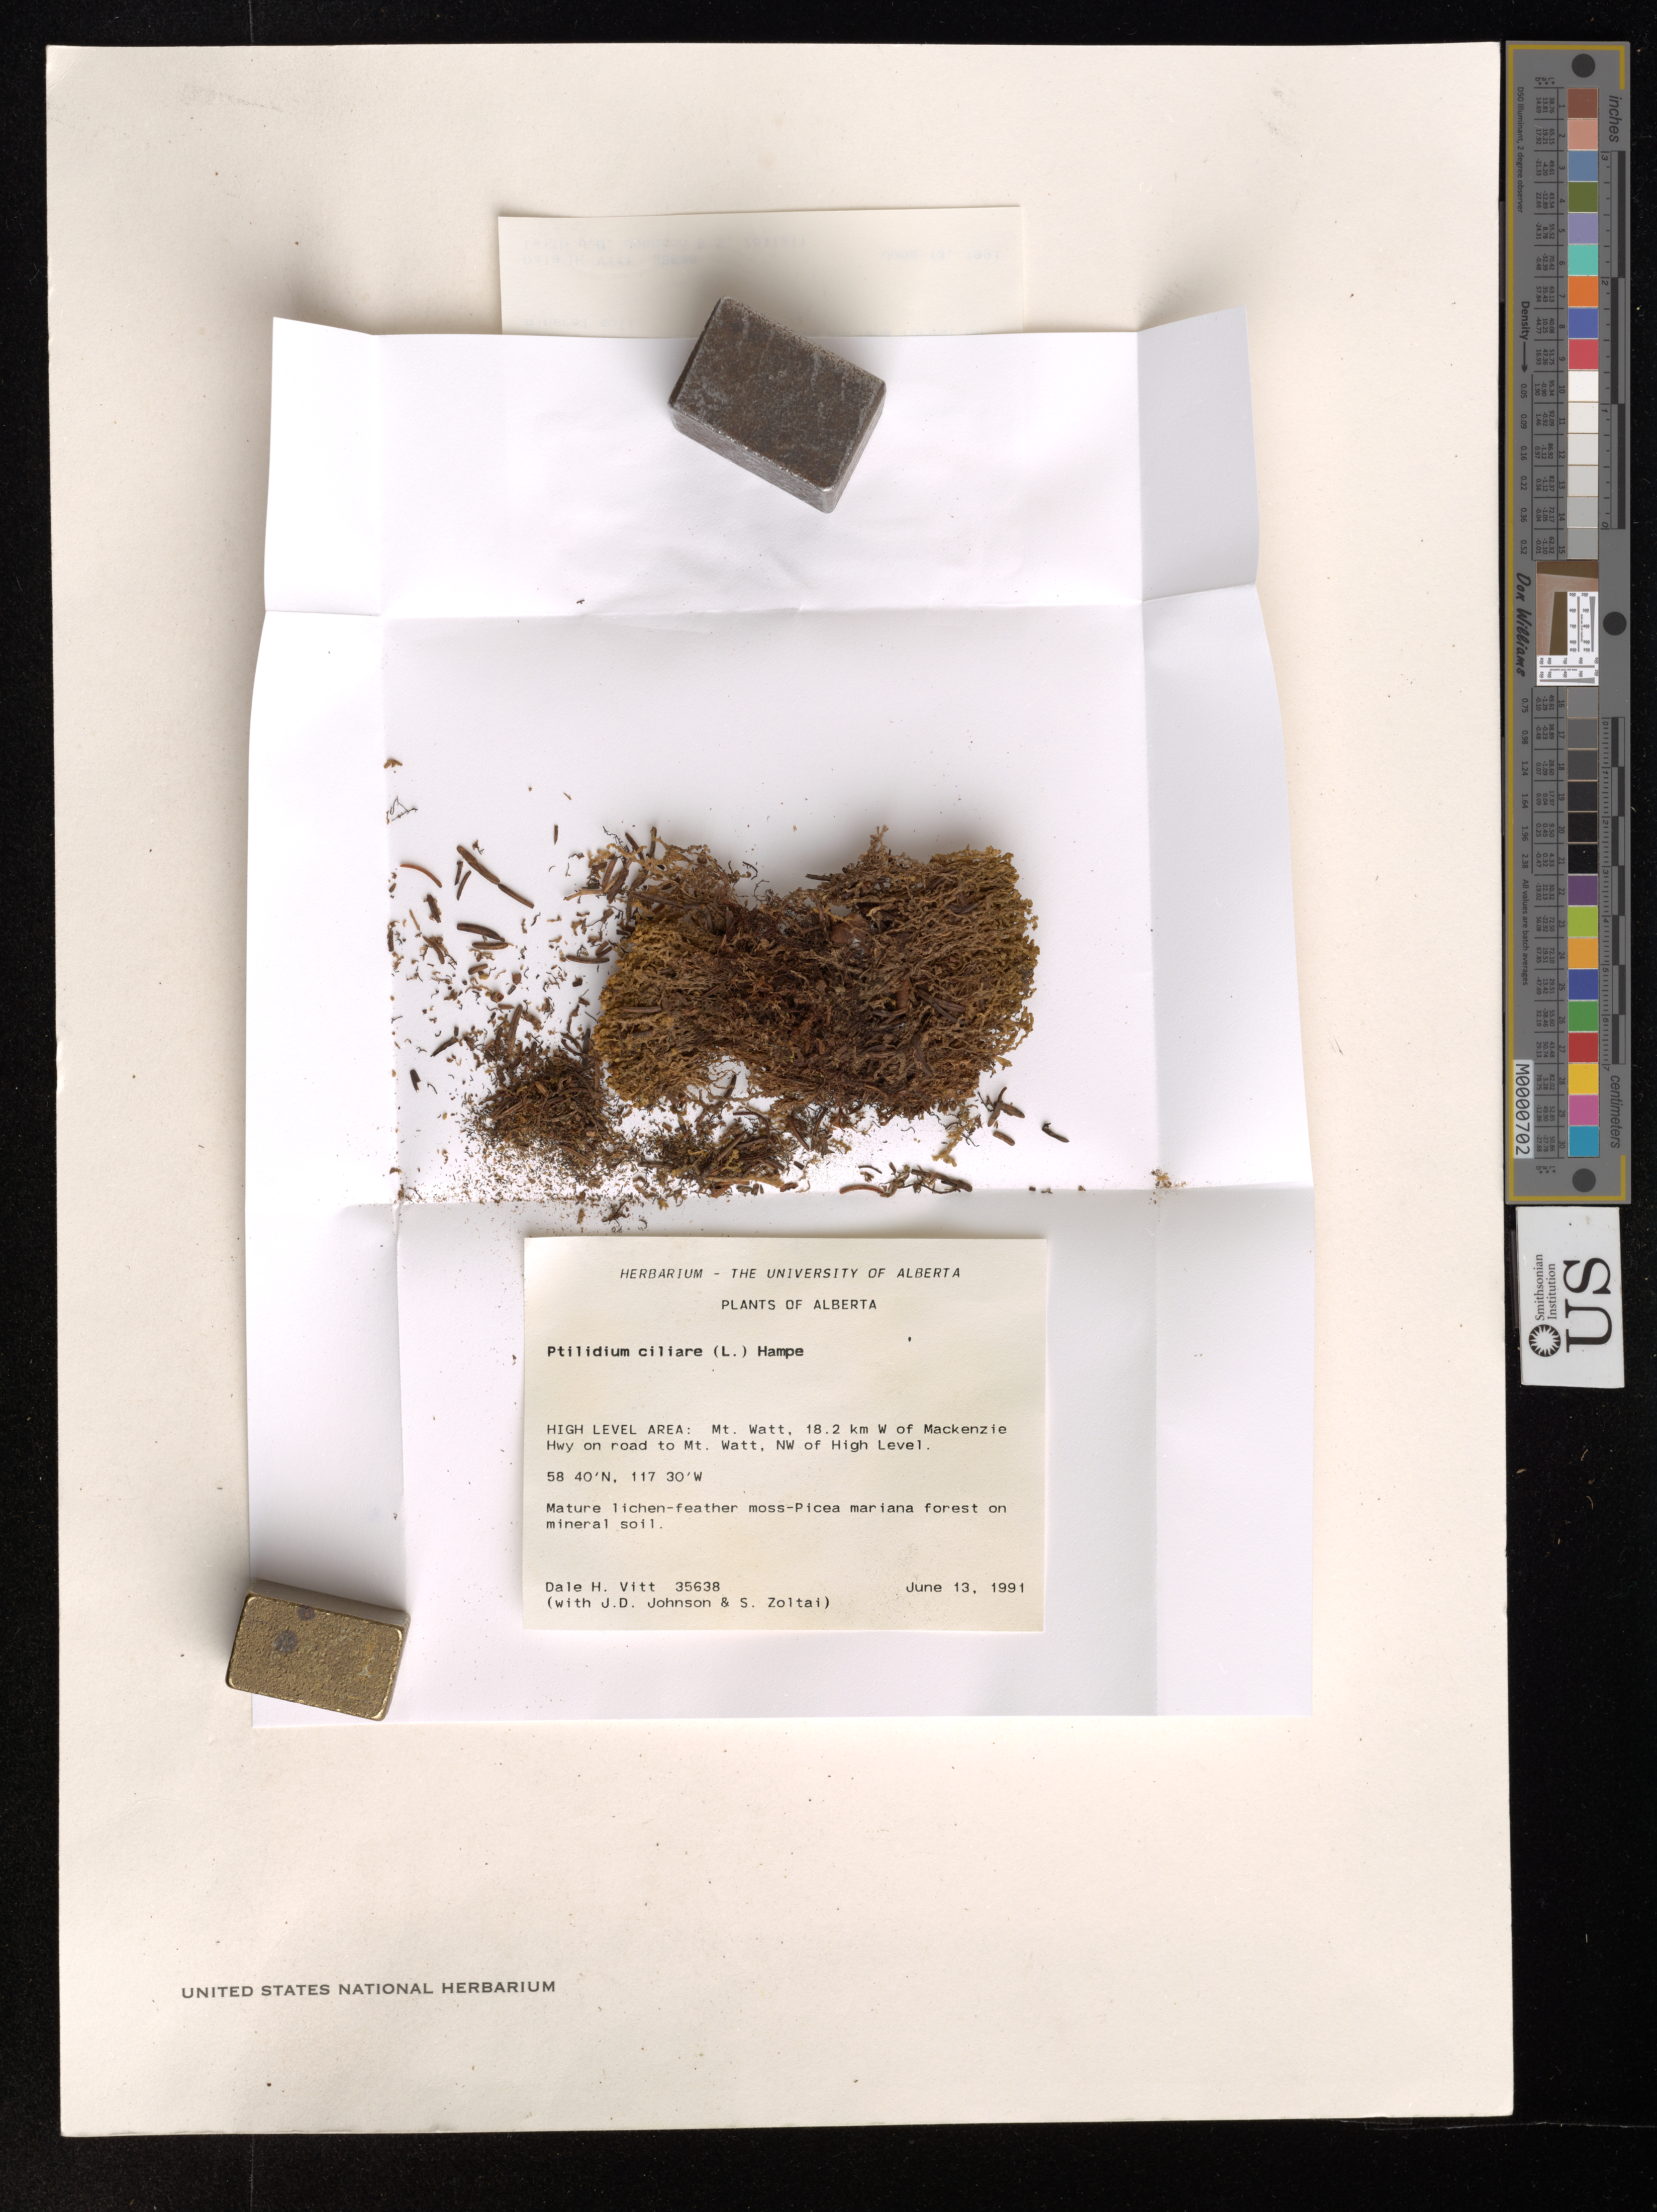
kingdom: Plantae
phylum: Marchantiophyta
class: Jungermanniopsida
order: Ptilidiales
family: Ptilidiaceae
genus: Ptilidium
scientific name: Ptilidium ciliare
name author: (L.) Hampe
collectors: D. Vitt & J. D. Johnson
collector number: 35638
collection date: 1991-06-13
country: Canada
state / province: Alberta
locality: High Level Area: Mt. Watt, 18.2 km W of Mackenzie Hwy on road to Mt. Watt. NW of High Level.